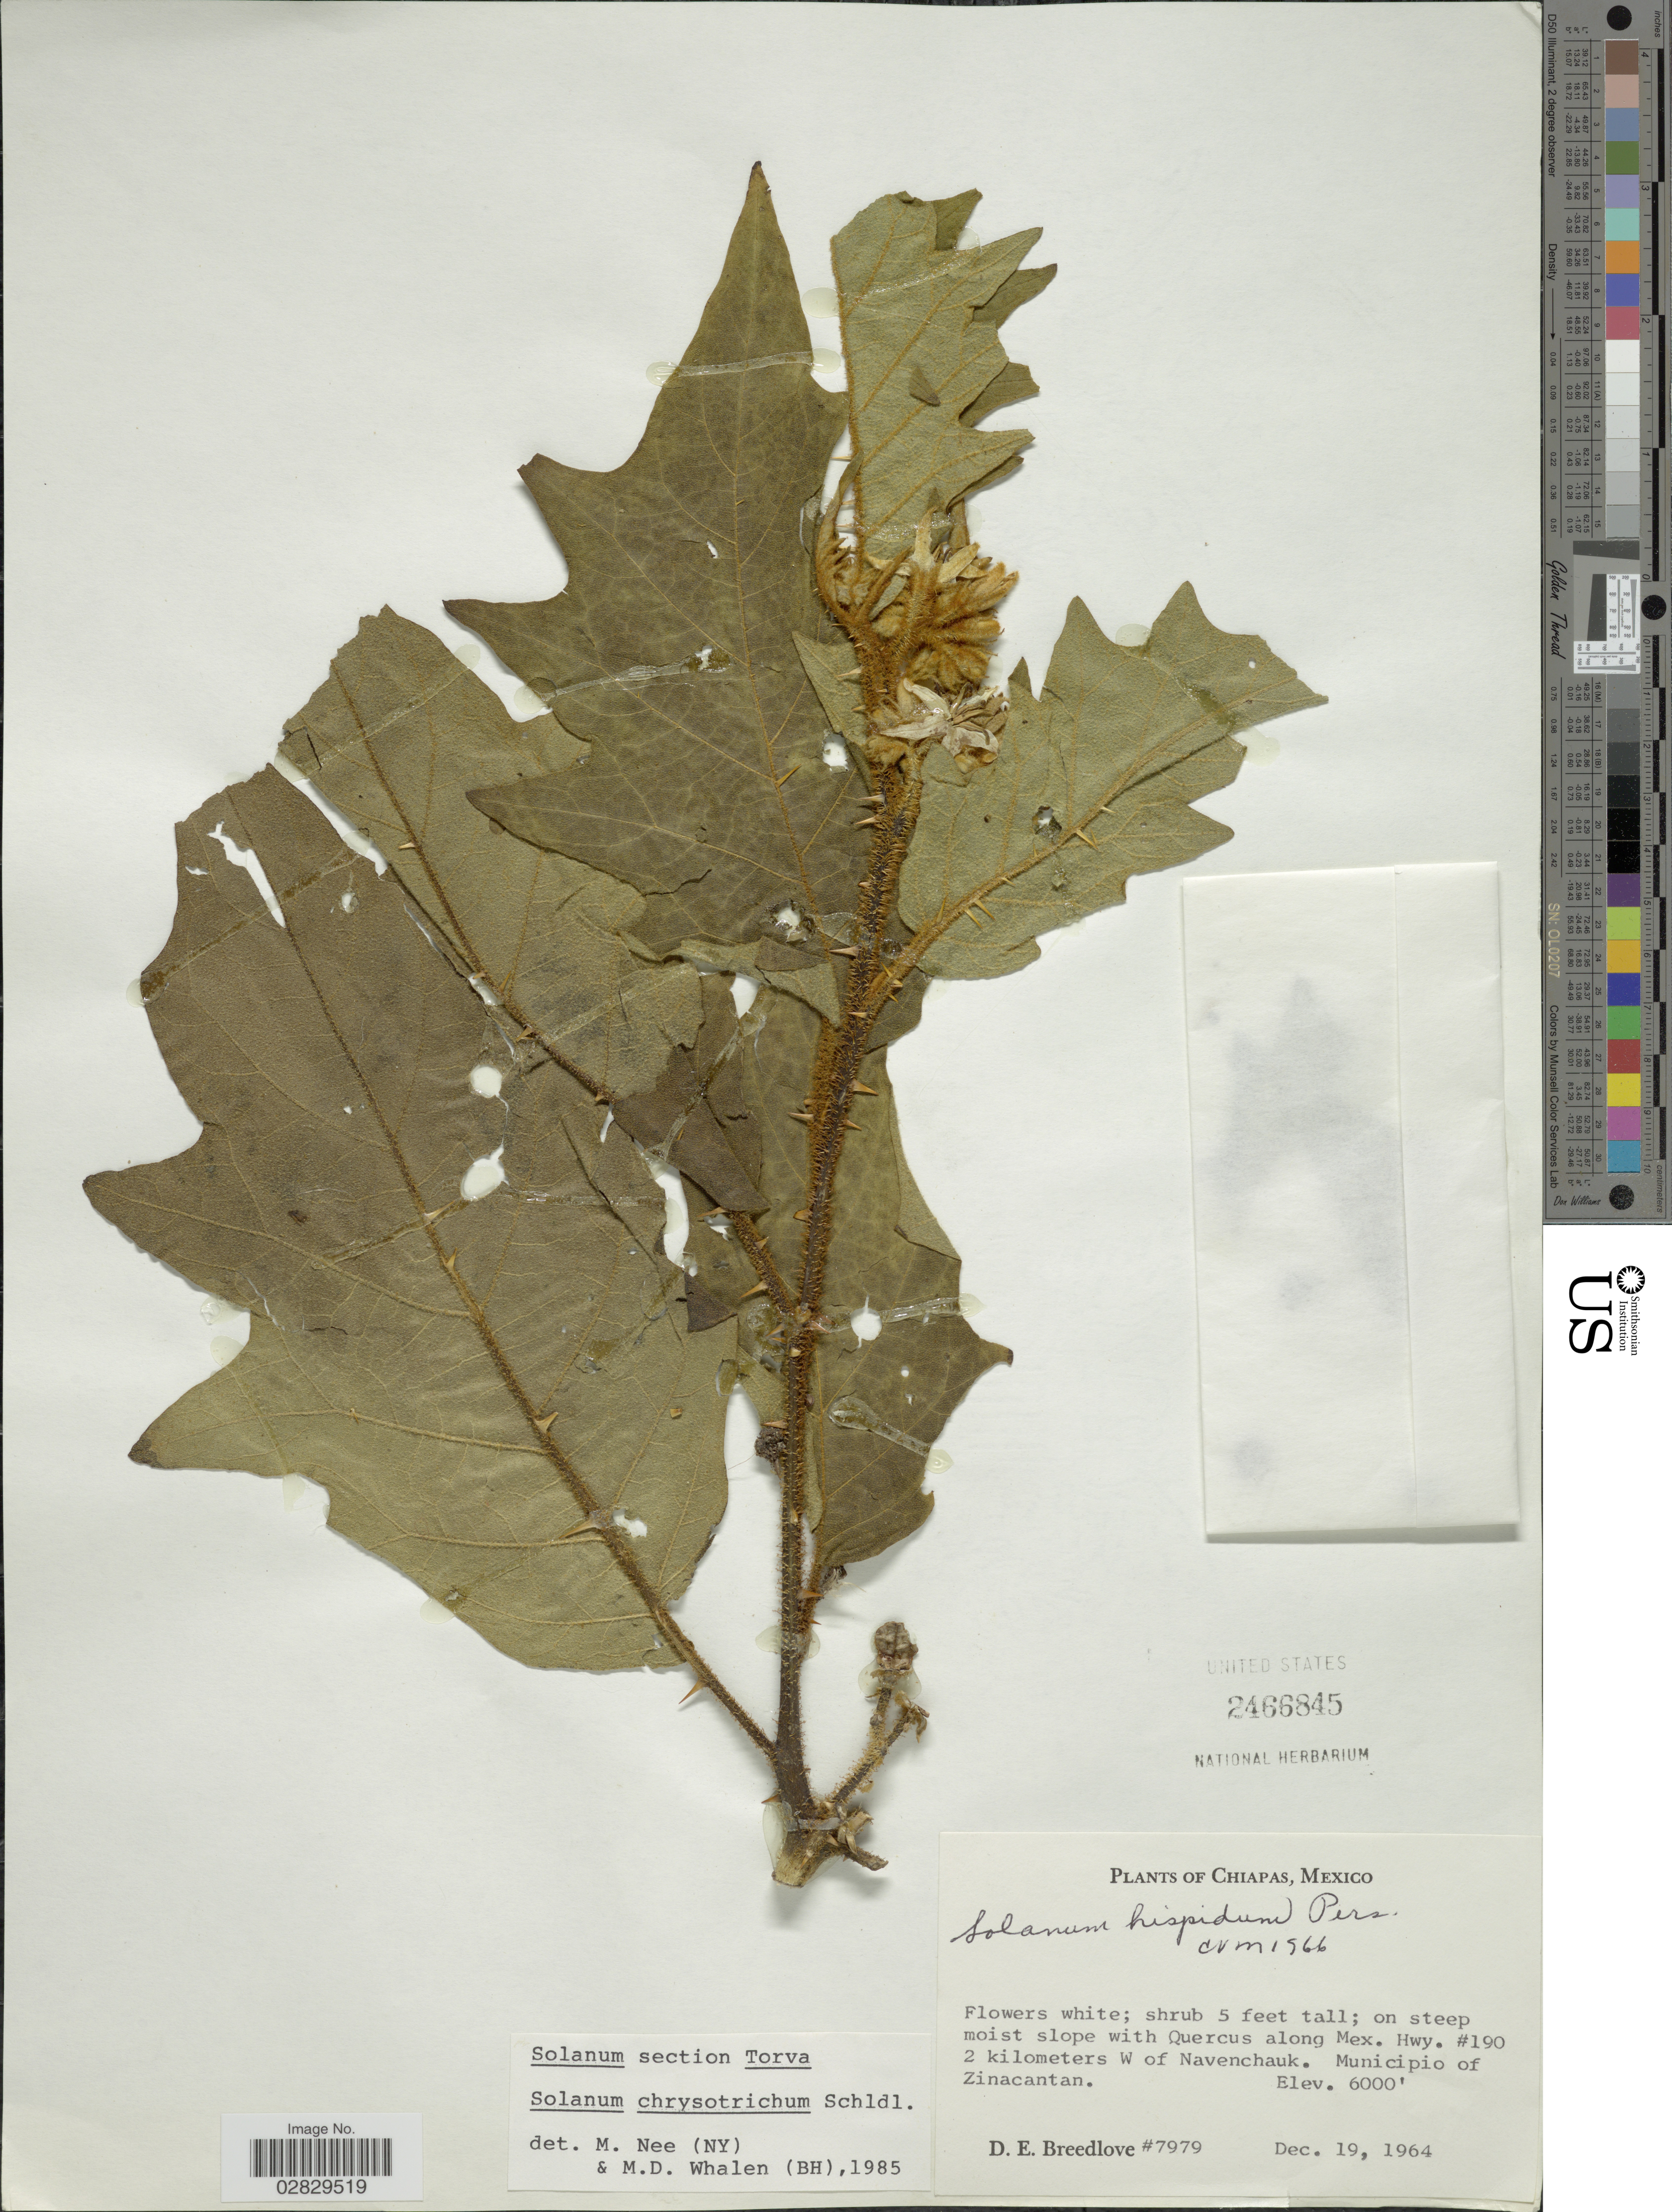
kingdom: Plantae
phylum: Tracheophyta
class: Magnoliopsida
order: Solanales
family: Solanaceae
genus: Solanum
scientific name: Solanum chrysotrichum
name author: Schltdl.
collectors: D. E. Breedlove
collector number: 7979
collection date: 1964-12-19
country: Mexico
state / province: Chiapas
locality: On steep moist slope with Quercus along Mex. Hwy. #190 2 kilometers W of Navenchauk. Municipio of Zinacantan.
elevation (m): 1829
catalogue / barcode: US 2466845